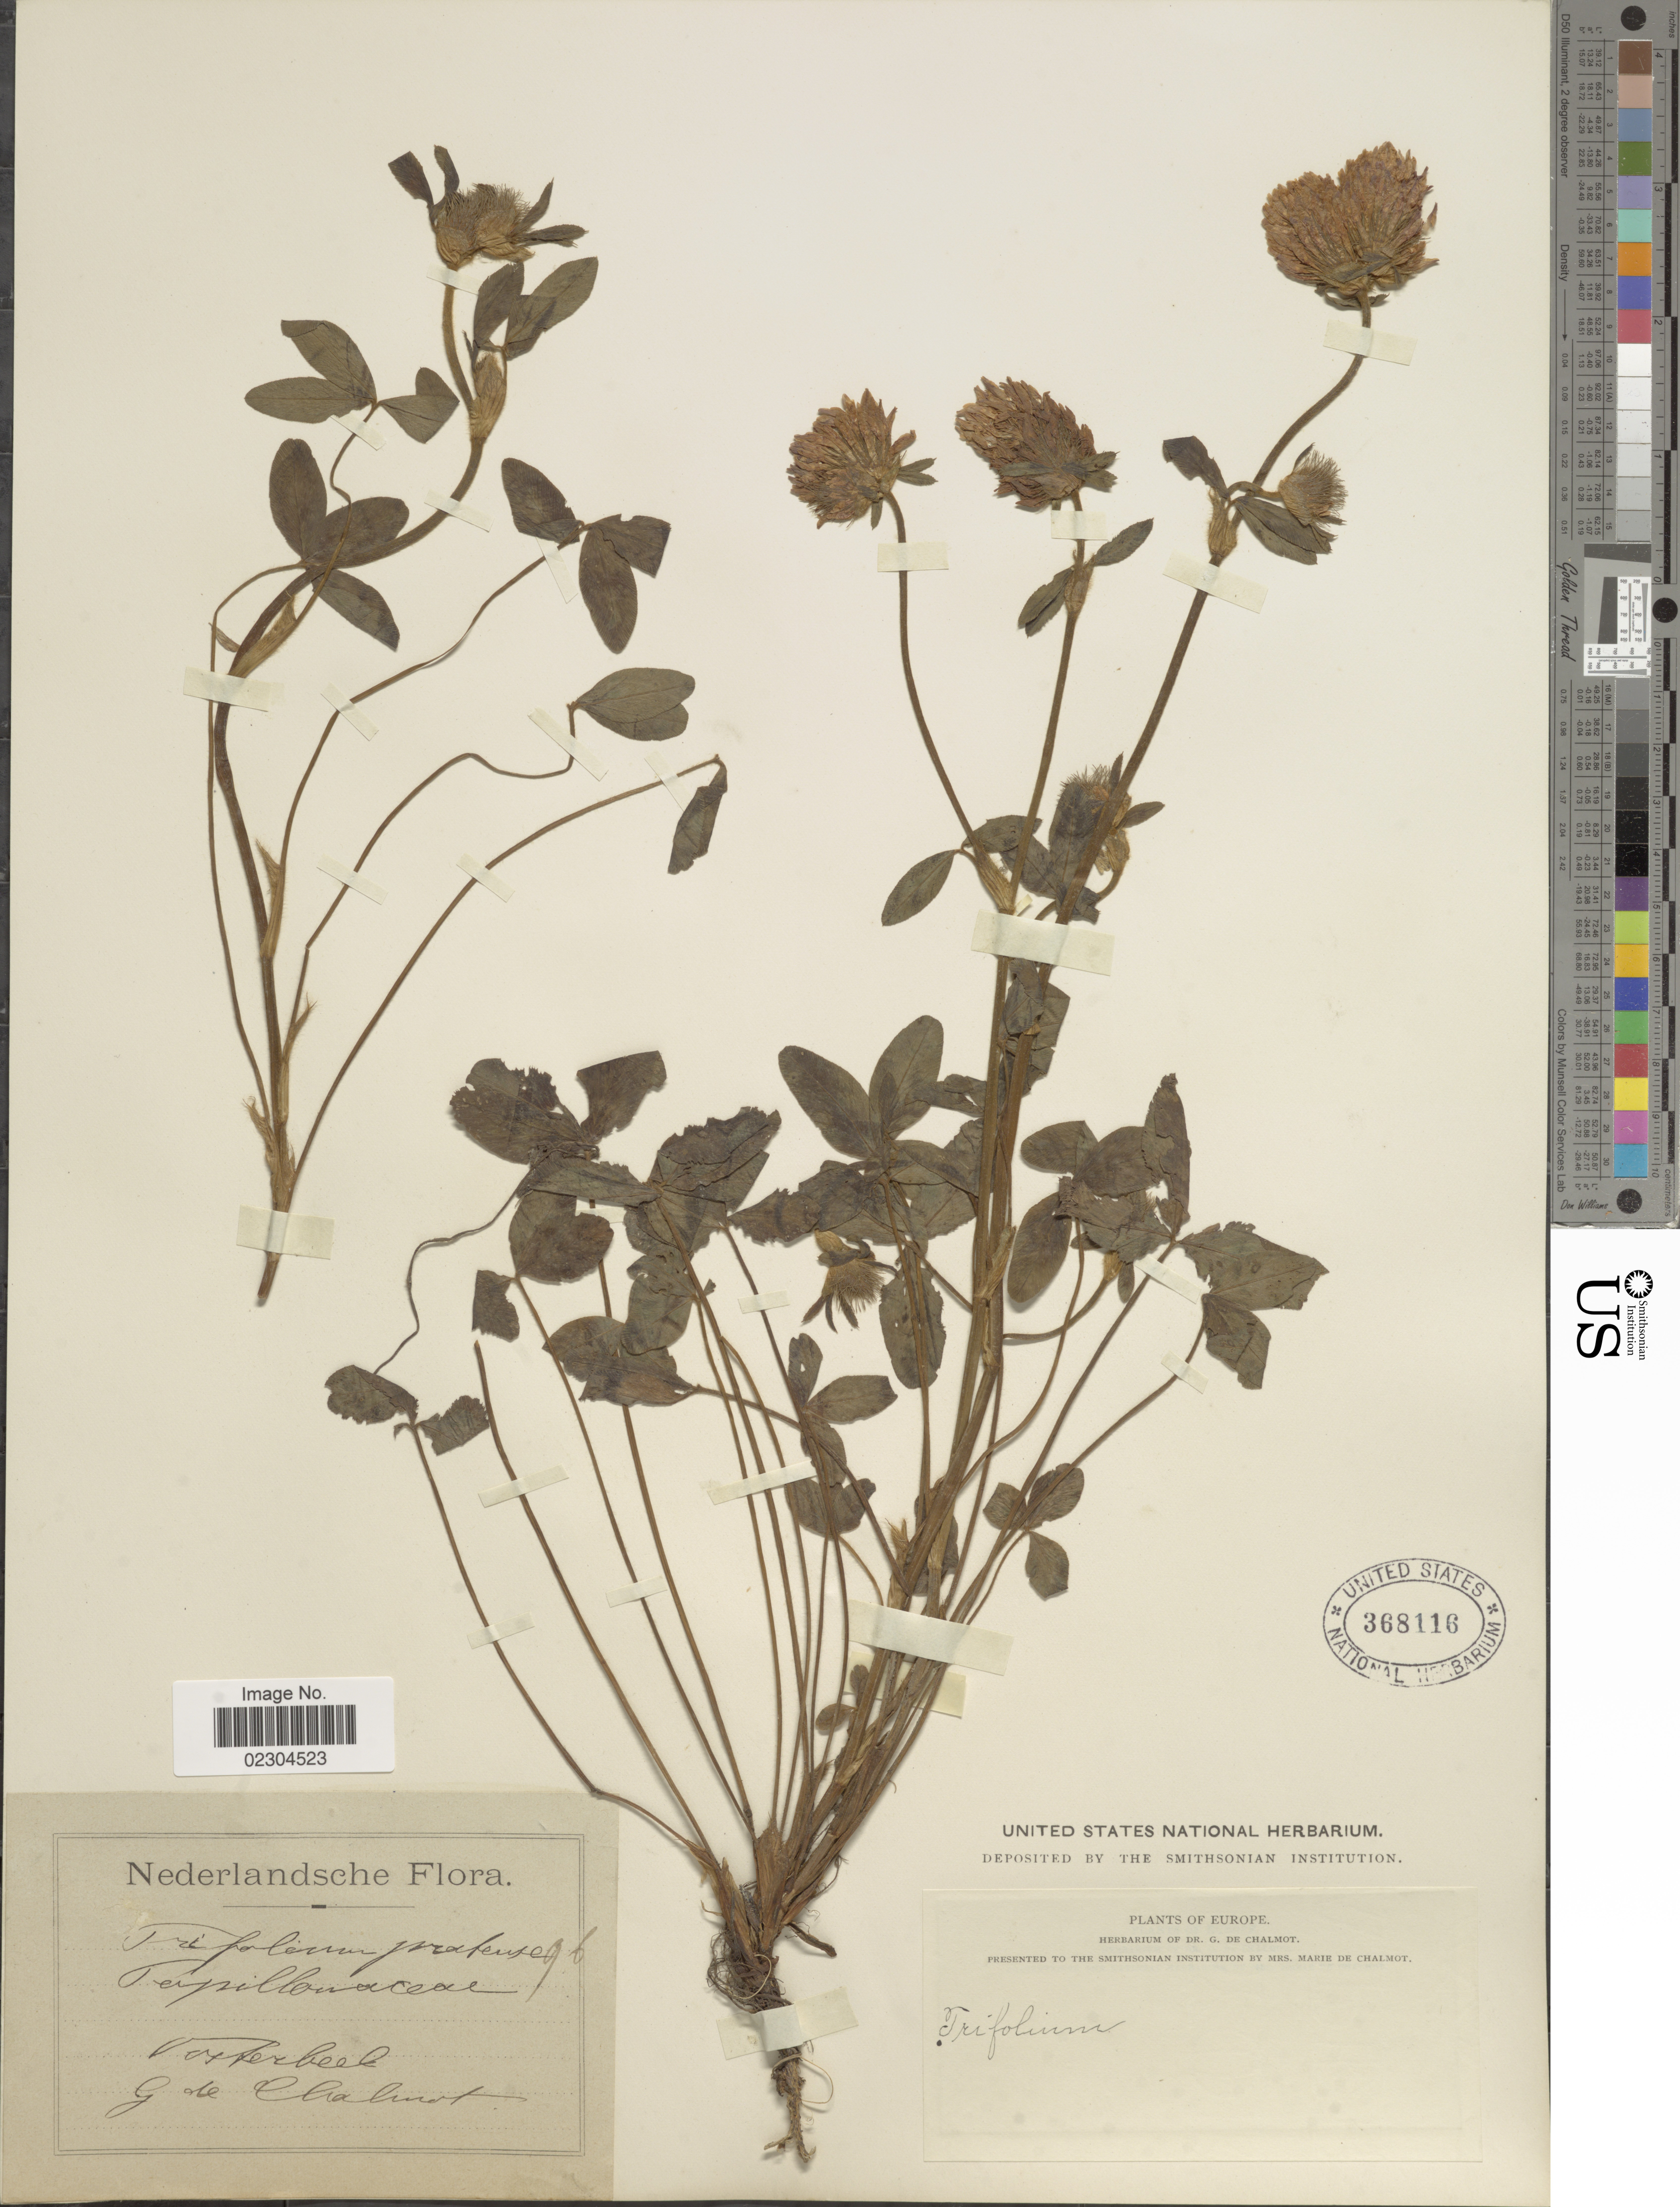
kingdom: Plantae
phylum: Tracheophyta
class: Magnoliopsida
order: Fabales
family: Fabaceae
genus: Trifolium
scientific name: Trifolium pratense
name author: L.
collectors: G. de Chalmot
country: Netherlands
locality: Westerbeek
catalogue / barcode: US 368116